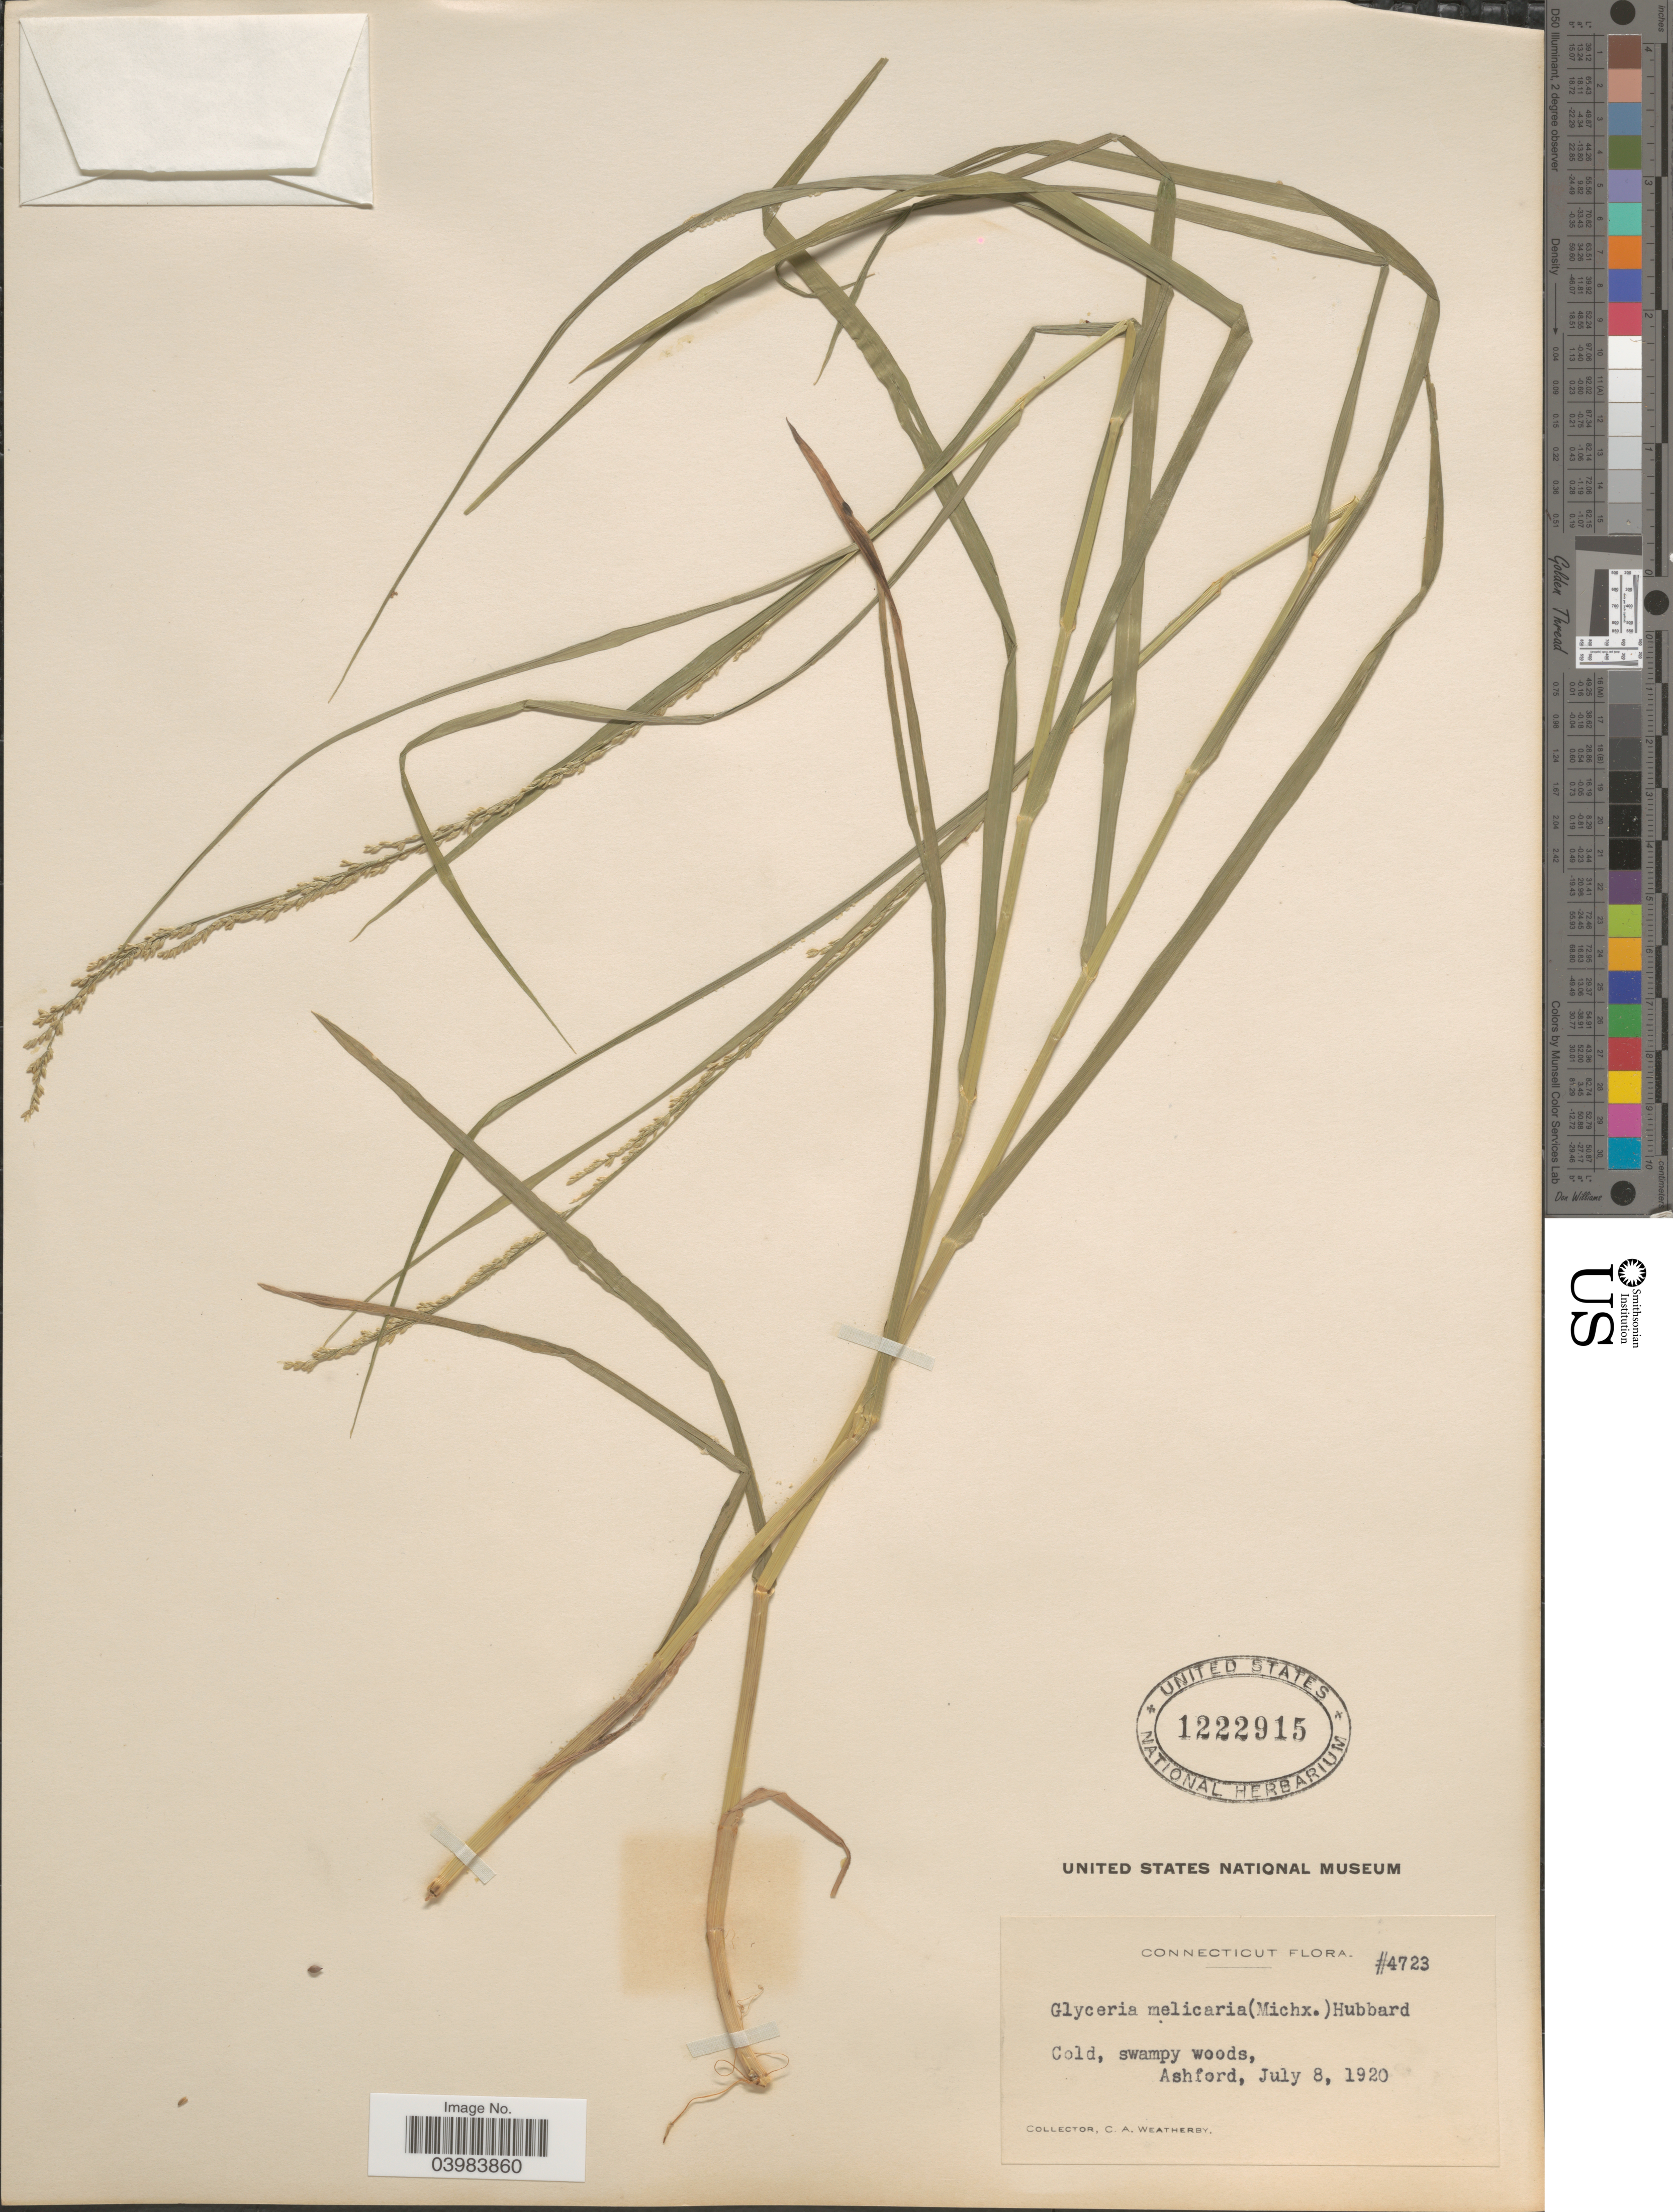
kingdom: Plantae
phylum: Tracheophyta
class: Liliopsida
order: Poales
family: Poaceae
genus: Glyceria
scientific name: Glyceria melicaria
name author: (Michx.) F.T. Hubb.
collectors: C. A. Weatherby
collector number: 4723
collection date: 1920-07-08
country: United States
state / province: Connecticut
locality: Ashford.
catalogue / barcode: US 1222915